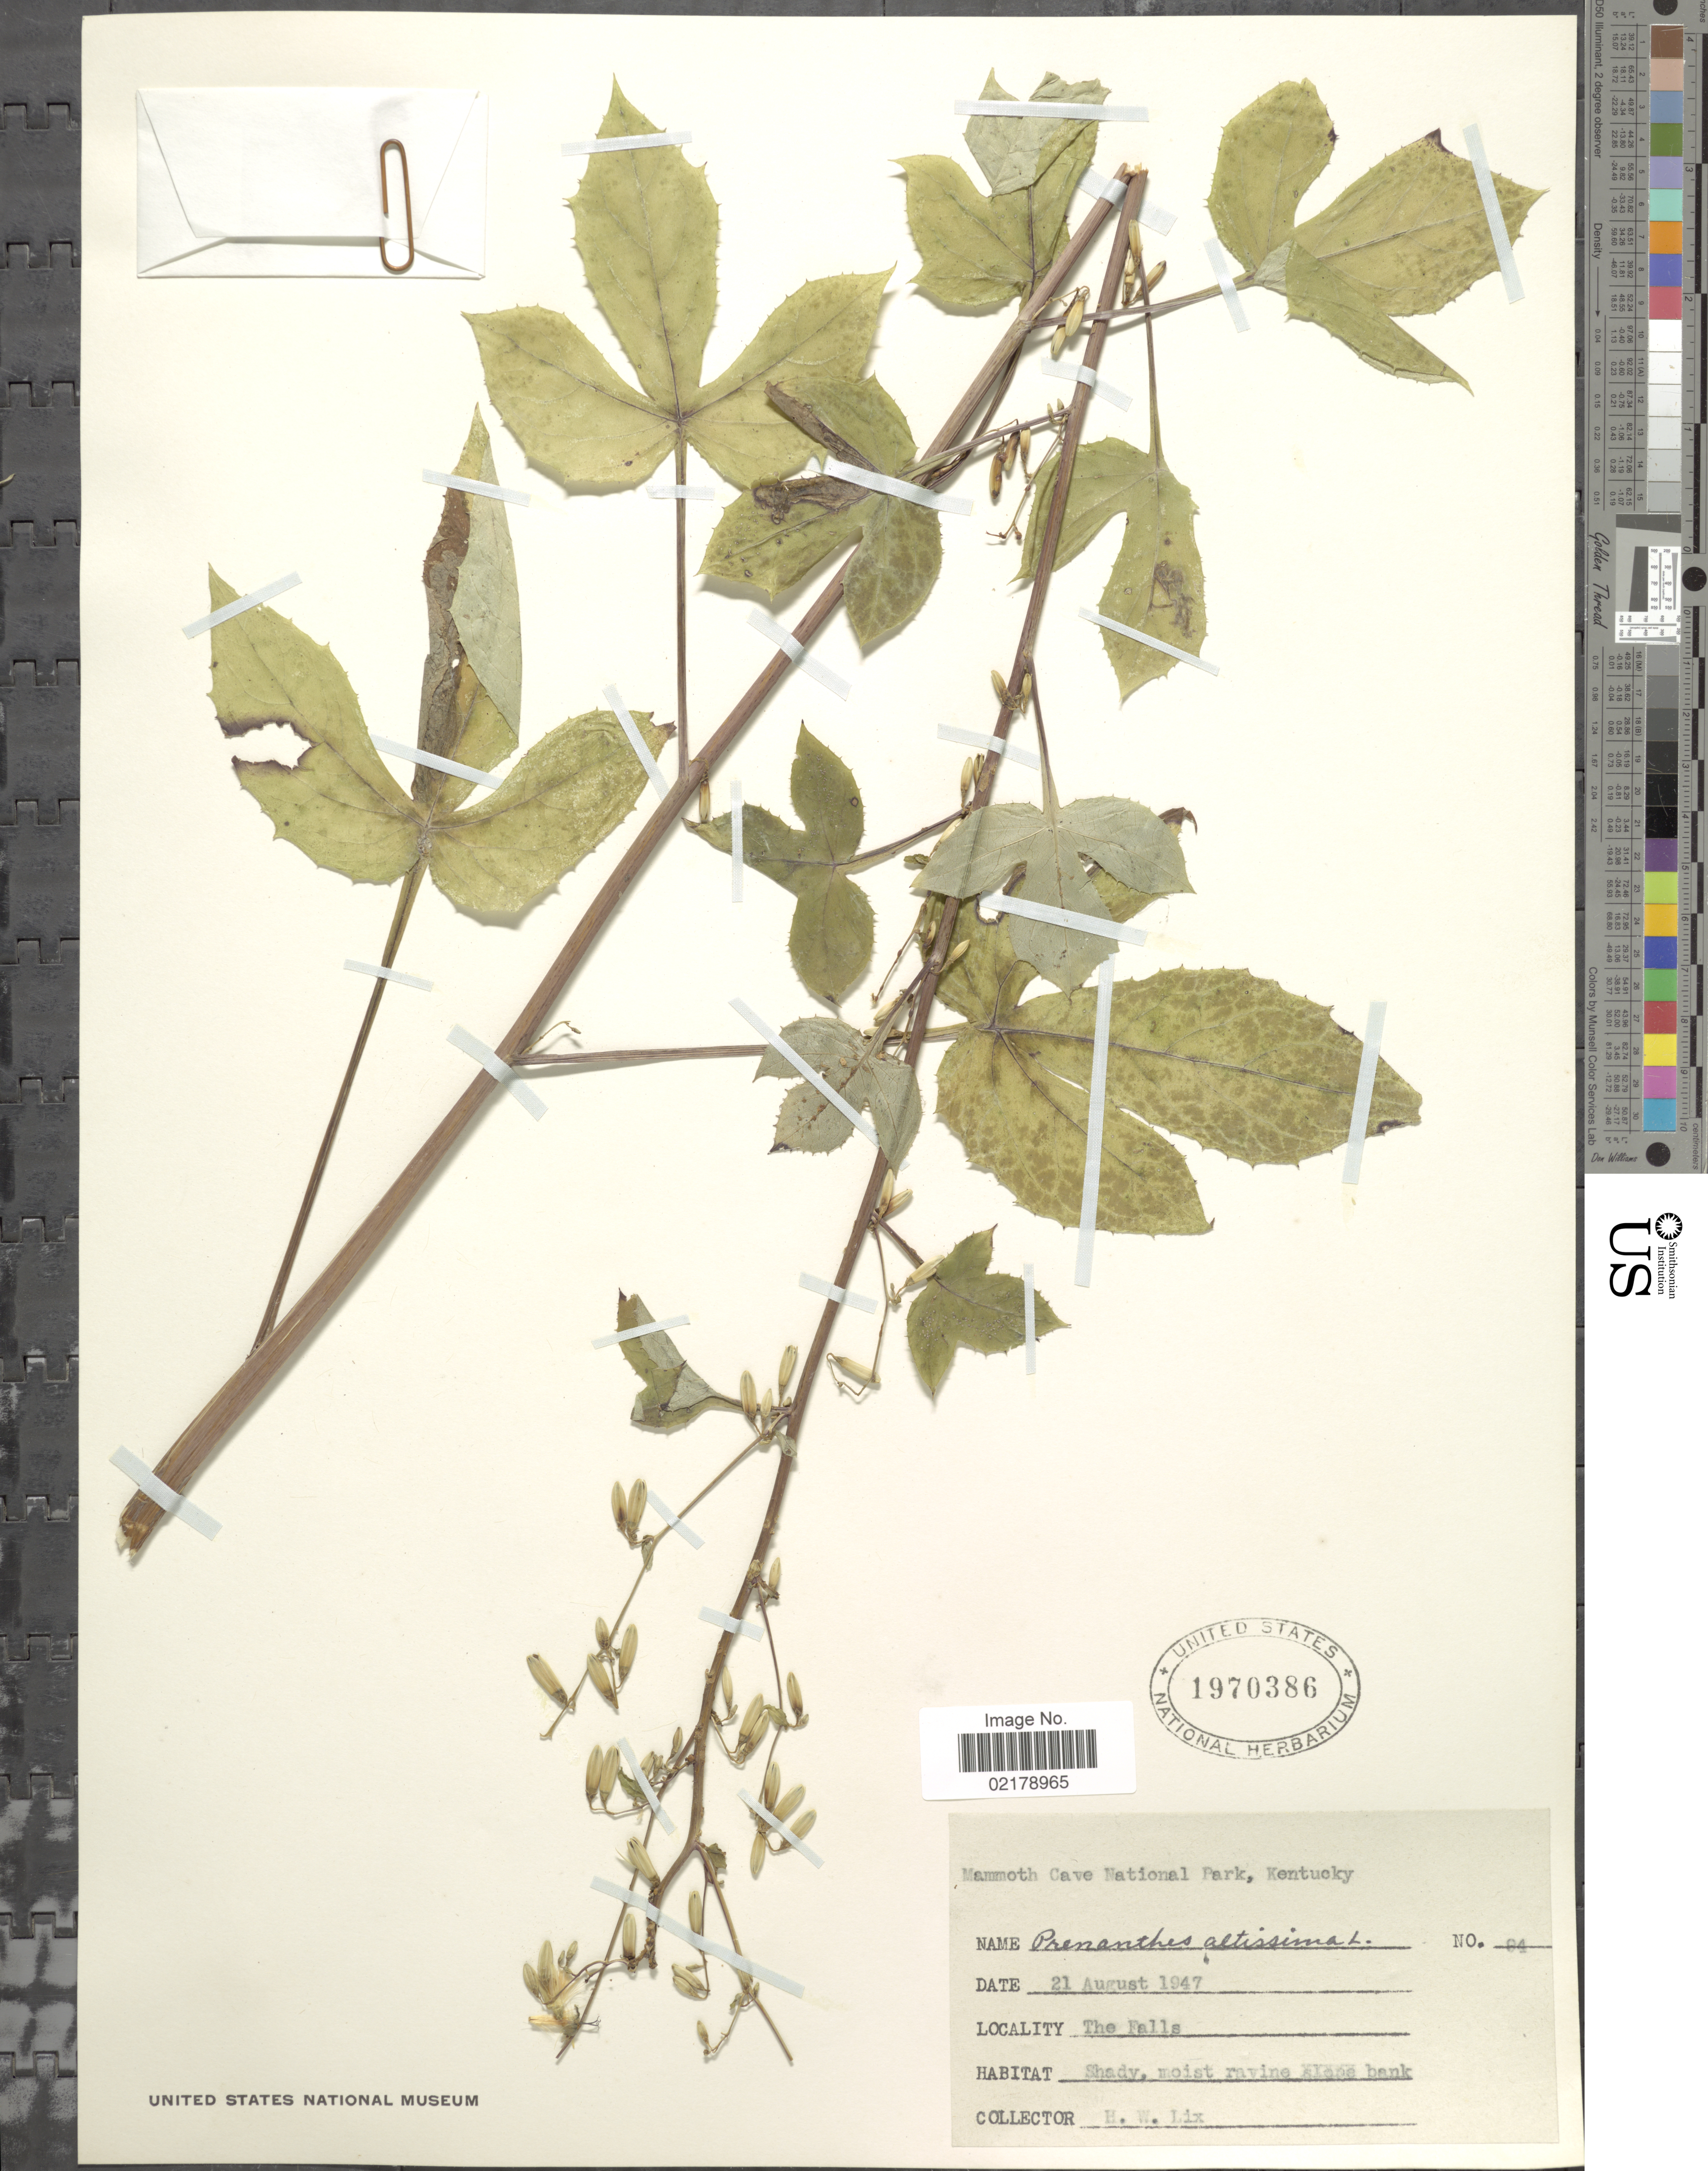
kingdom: Plantae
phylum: Tracheophyta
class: Magnoliopsida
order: Asterales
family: Asteraceae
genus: Nabalus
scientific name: Nabalus altissimus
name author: (L.) Hook.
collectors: H. W. Lix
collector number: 94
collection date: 1947-08-21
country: United States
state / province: Kentucky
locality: Mammoth Cave National Park, The Falls, Shady, moist ravine slope bank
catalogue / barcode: US 1970386